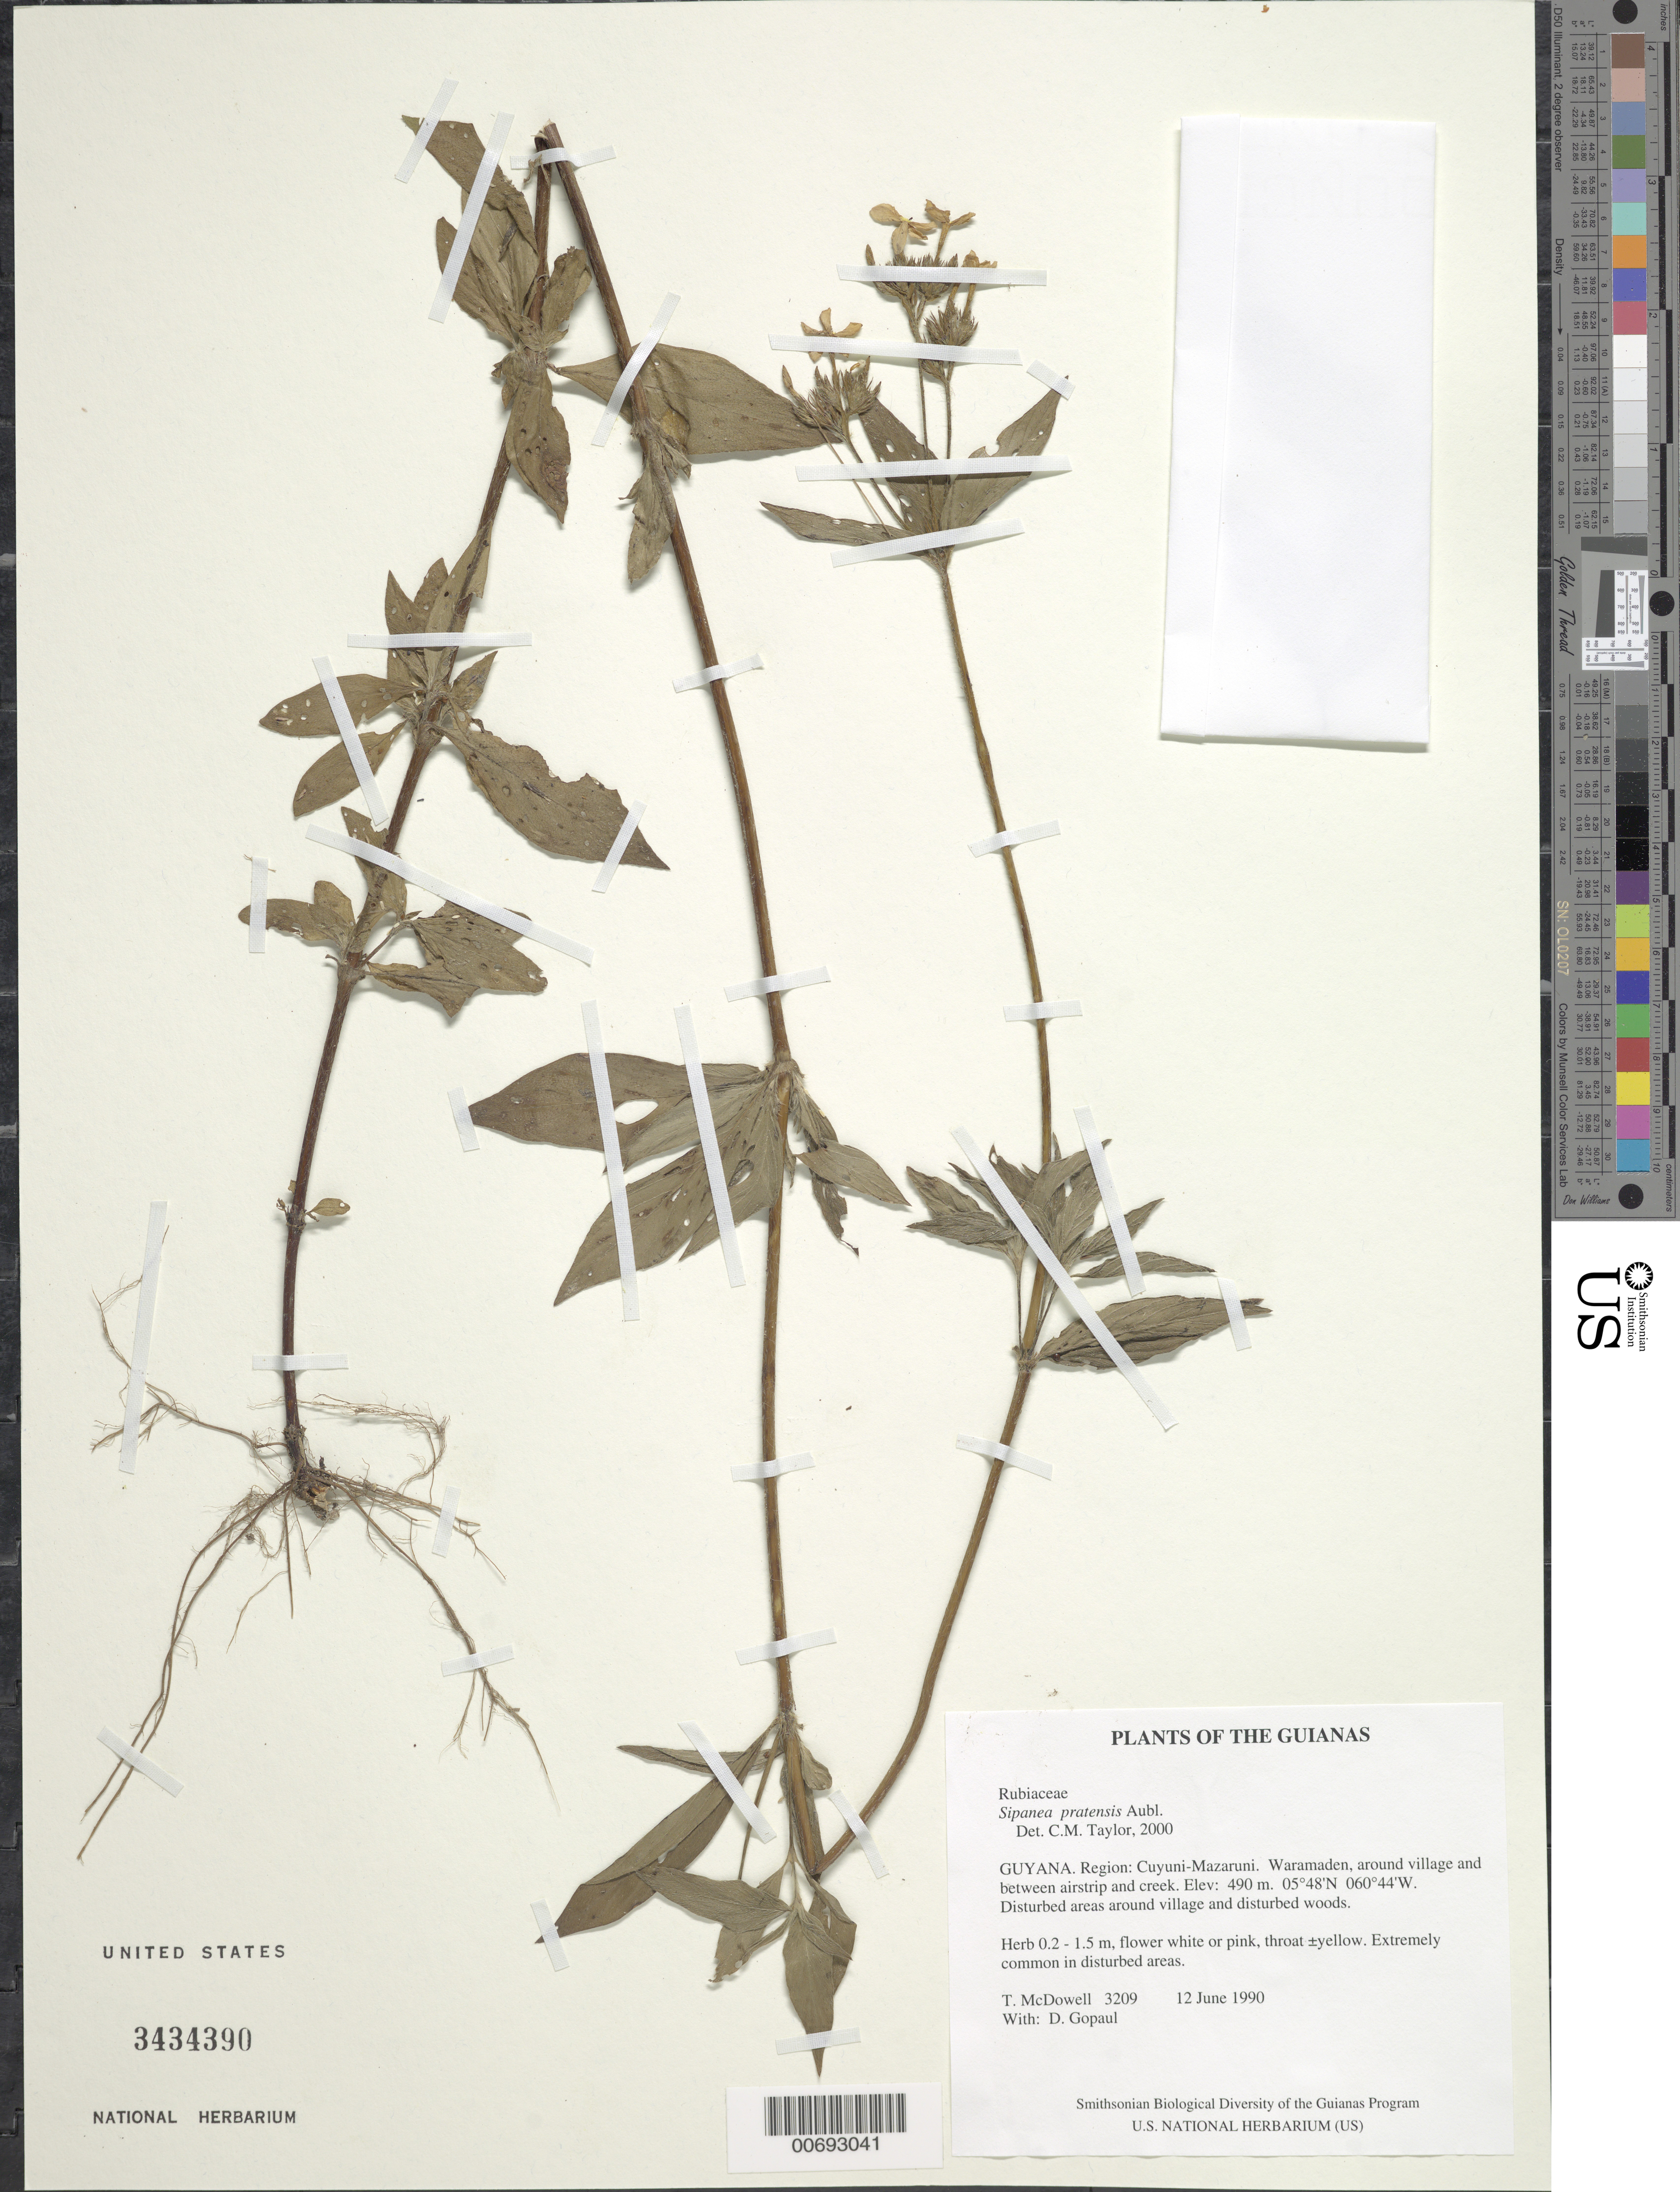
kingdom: Plantae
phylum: Tracheophyta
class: Magnoliopsida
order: Gentianales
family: Rubiaceae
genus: Sipanea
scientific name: Sipanea pratensis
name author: Aubl.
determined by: Taylor, Charlotte M.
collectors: T. McDowell & D. Gopaul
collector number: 3209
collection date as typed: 12 June 1990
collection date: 1990-06-12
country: Guyana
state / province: Cuyuni-Mazaruni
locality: Waramaden, around village and between airstrip and creek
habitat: Disturbed areas around village and disturbed woods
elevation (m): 490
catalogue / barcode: US 3434390